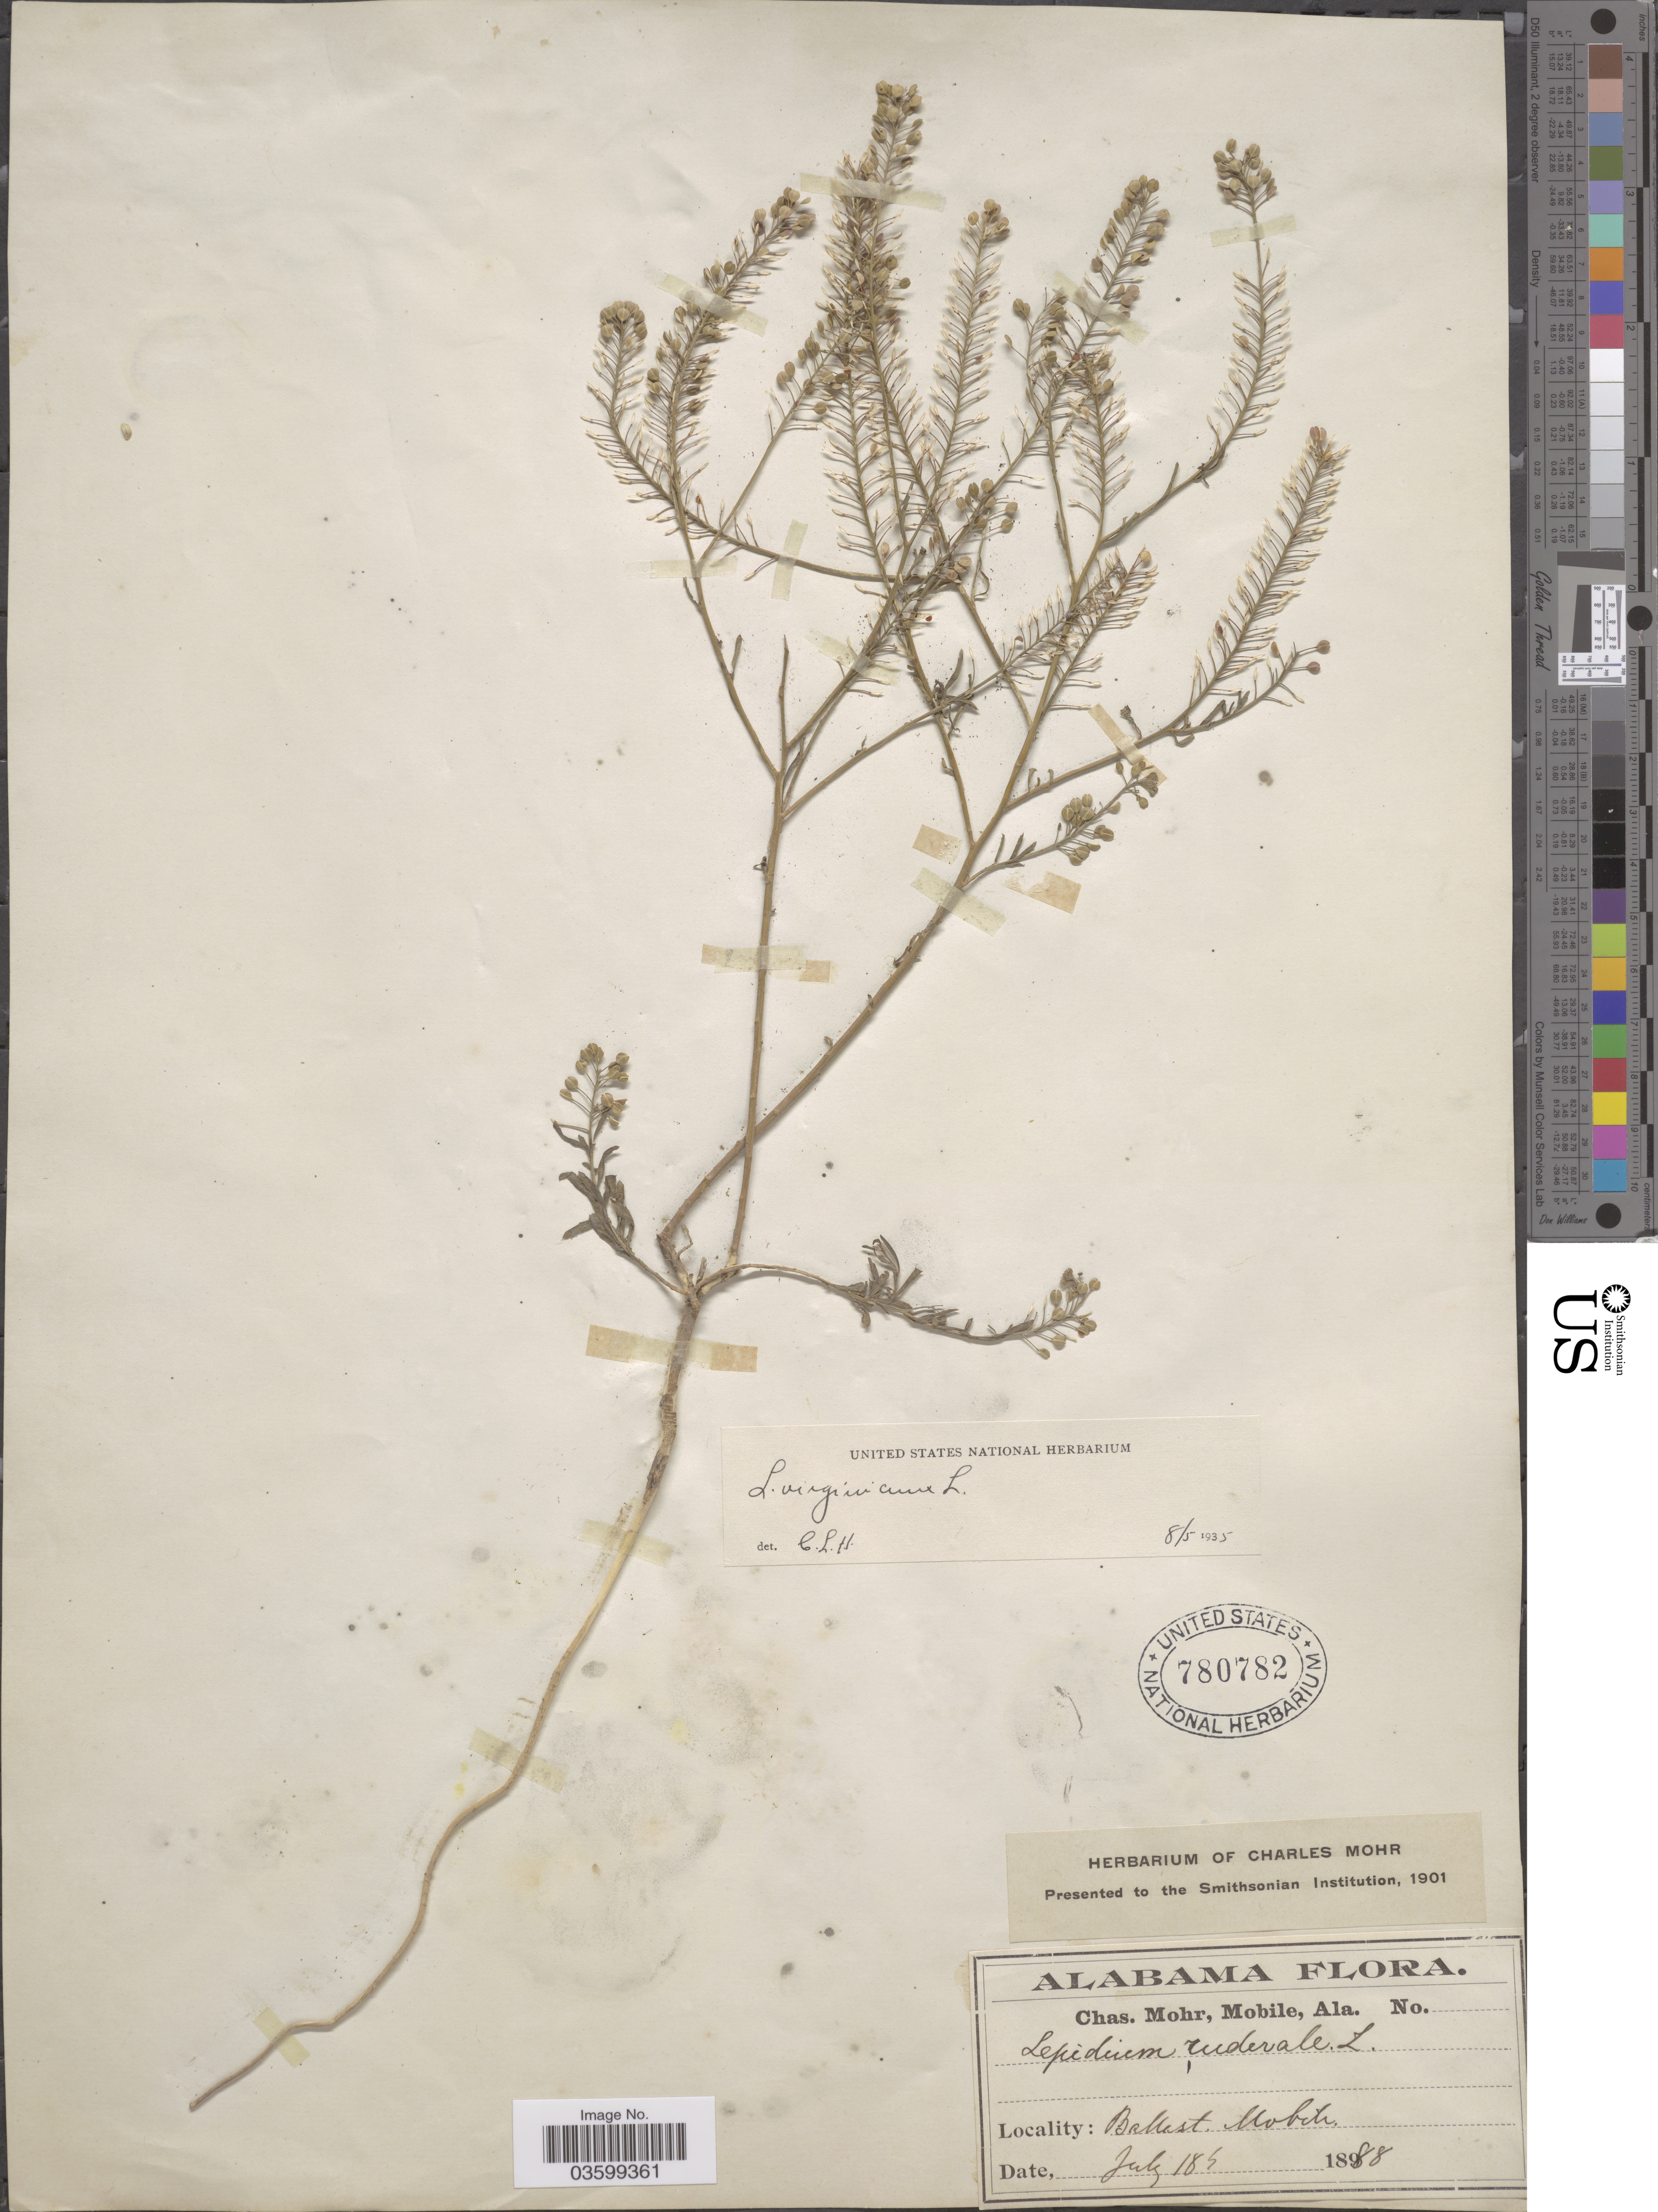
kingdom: Plantae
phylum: Tracheophyta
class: Magnoliopsida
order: Brassicales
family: Brassicaceae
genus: Lepidium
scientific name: Lepidium virginicum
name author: L.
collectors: Mohr, C. T. (herbarium)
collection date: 1888-07-18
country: United States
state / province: Alabama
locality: Ballast. Mobile.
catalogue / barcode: US 780782